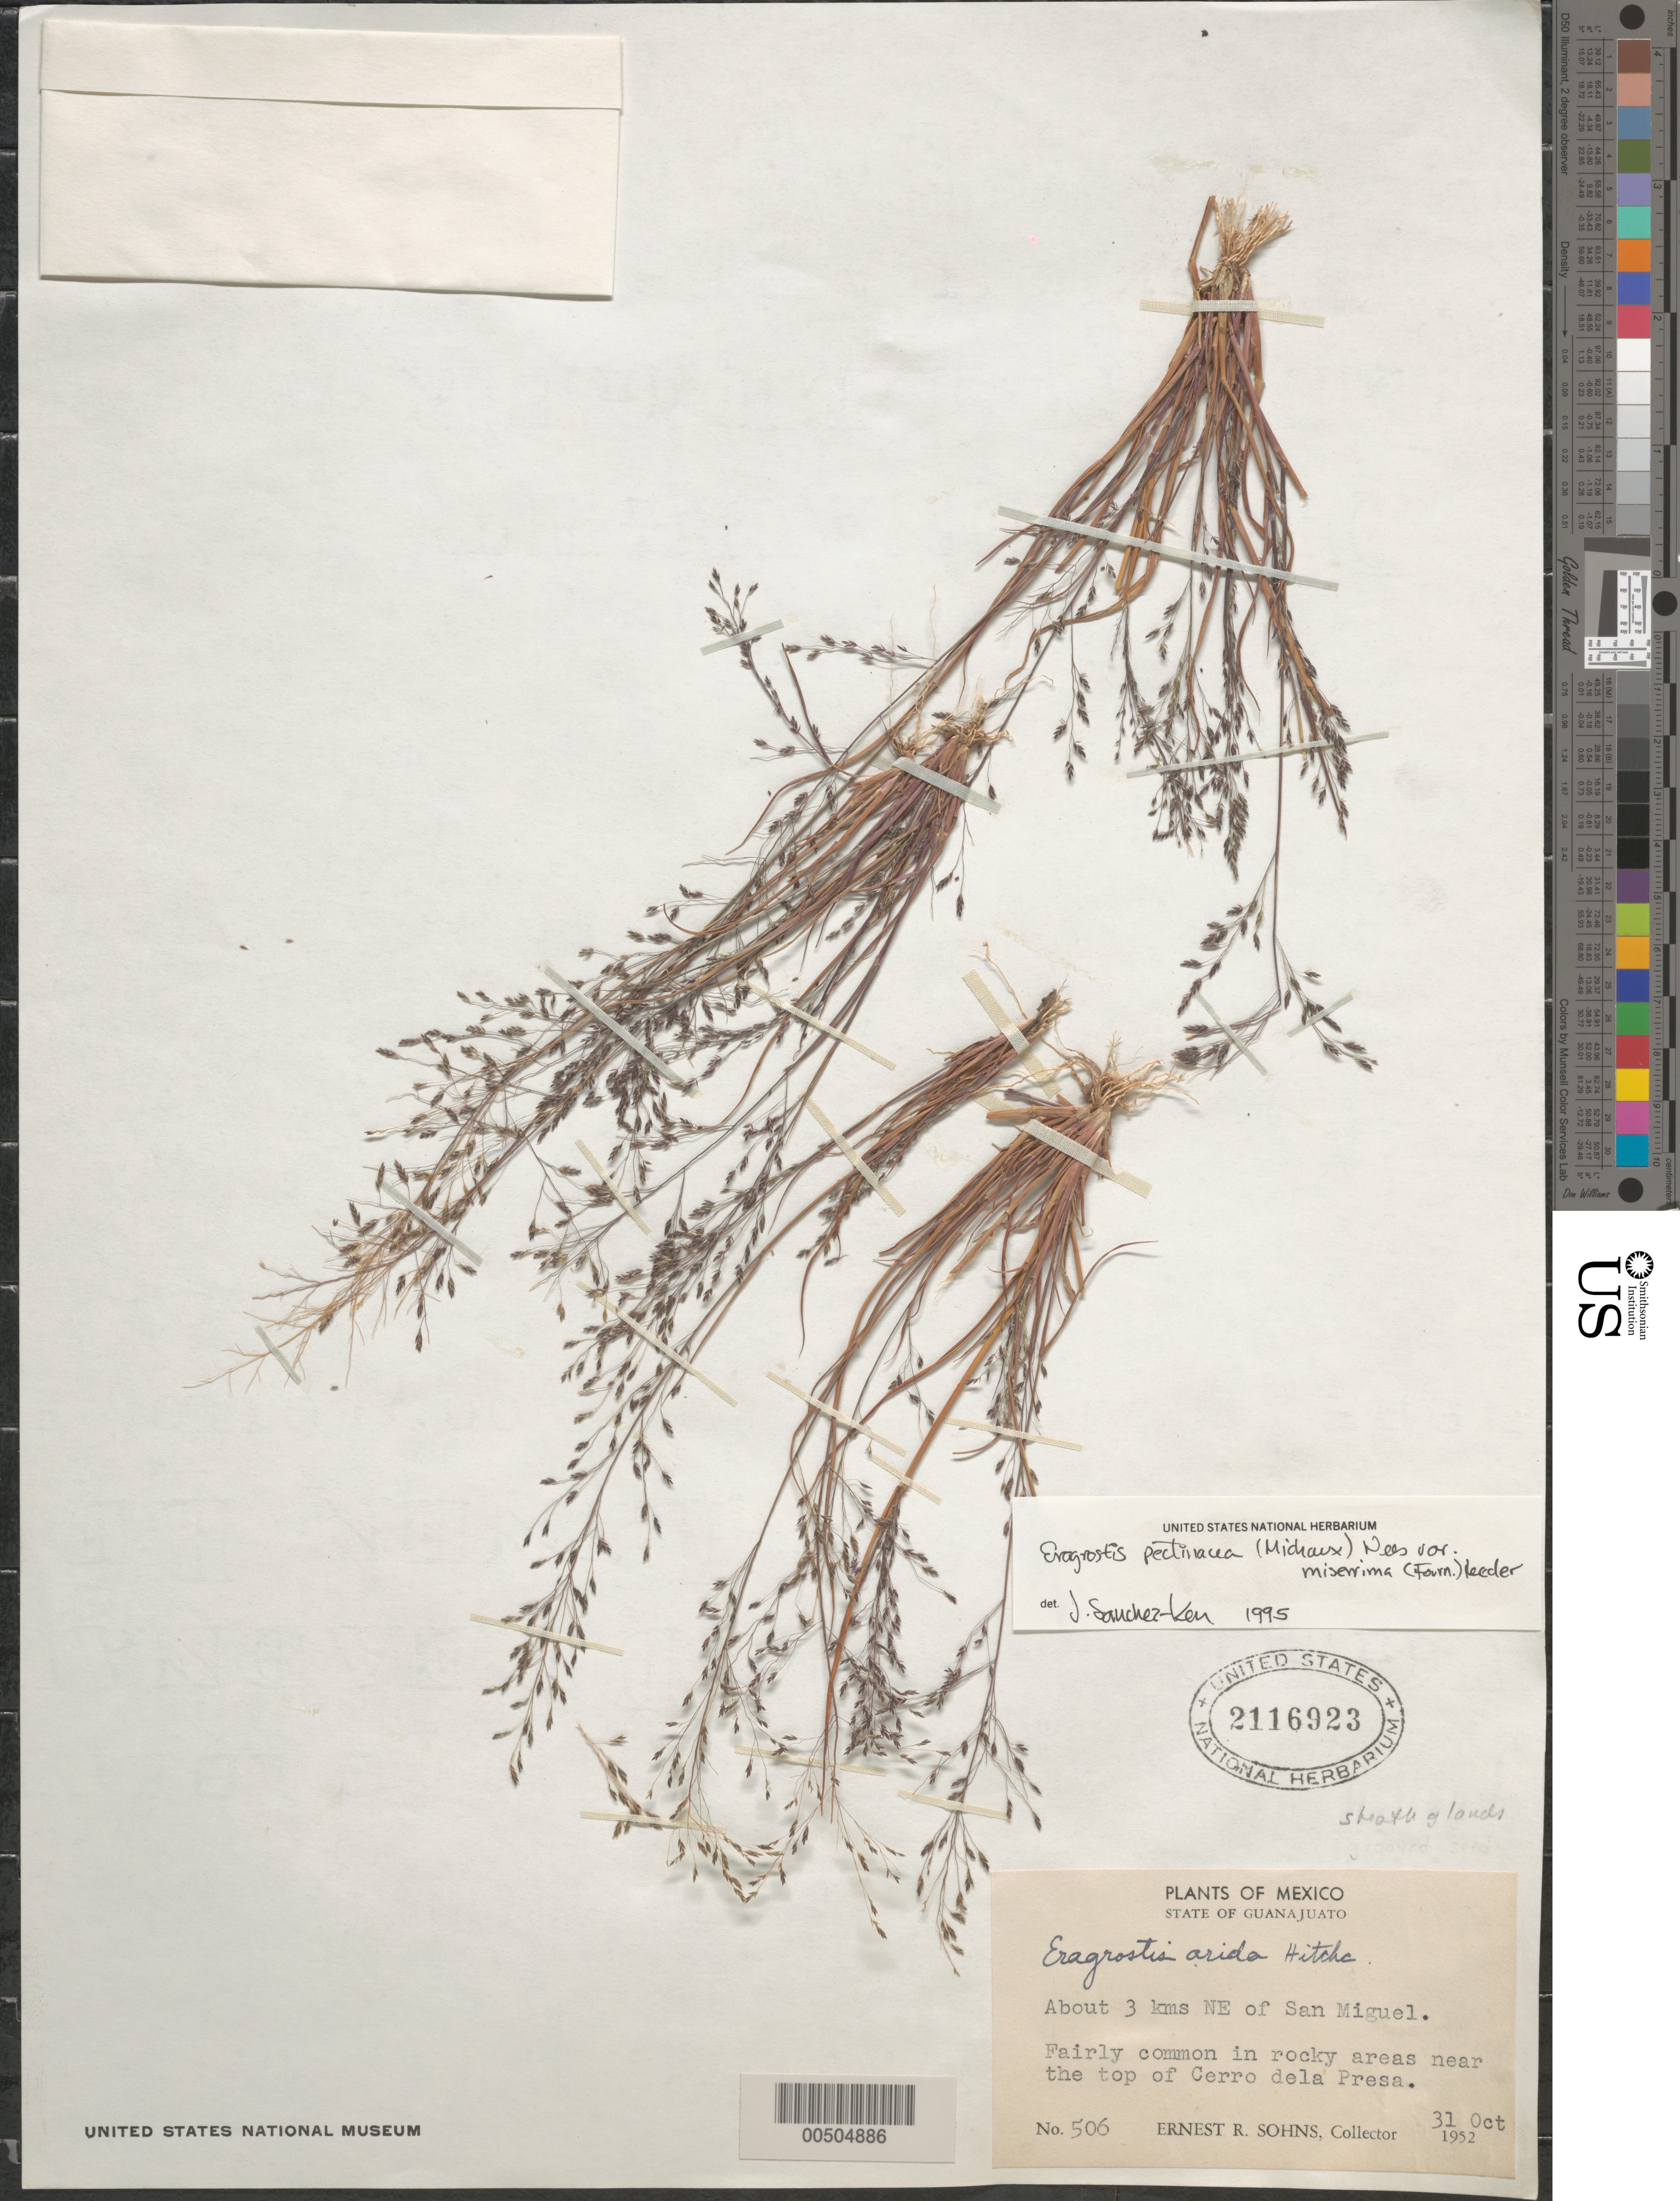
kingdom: Plantae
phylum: Tracheophyta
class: Liliopsida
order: Poales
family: Poaceae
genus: Eragrostis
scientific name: Eragrostis pectinacea var. miserrima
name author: (E. Fourn.) Reeder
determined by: Sánchez-Ken, J. G.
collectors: E. R. Sohns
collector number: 506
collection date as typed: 31 Oct 1952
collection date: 1952-10-31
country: Mexico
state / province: Guanajuato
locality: About 3 km NE of San Miguel, near top of Cerro de La Presa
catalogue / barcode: US 2116923